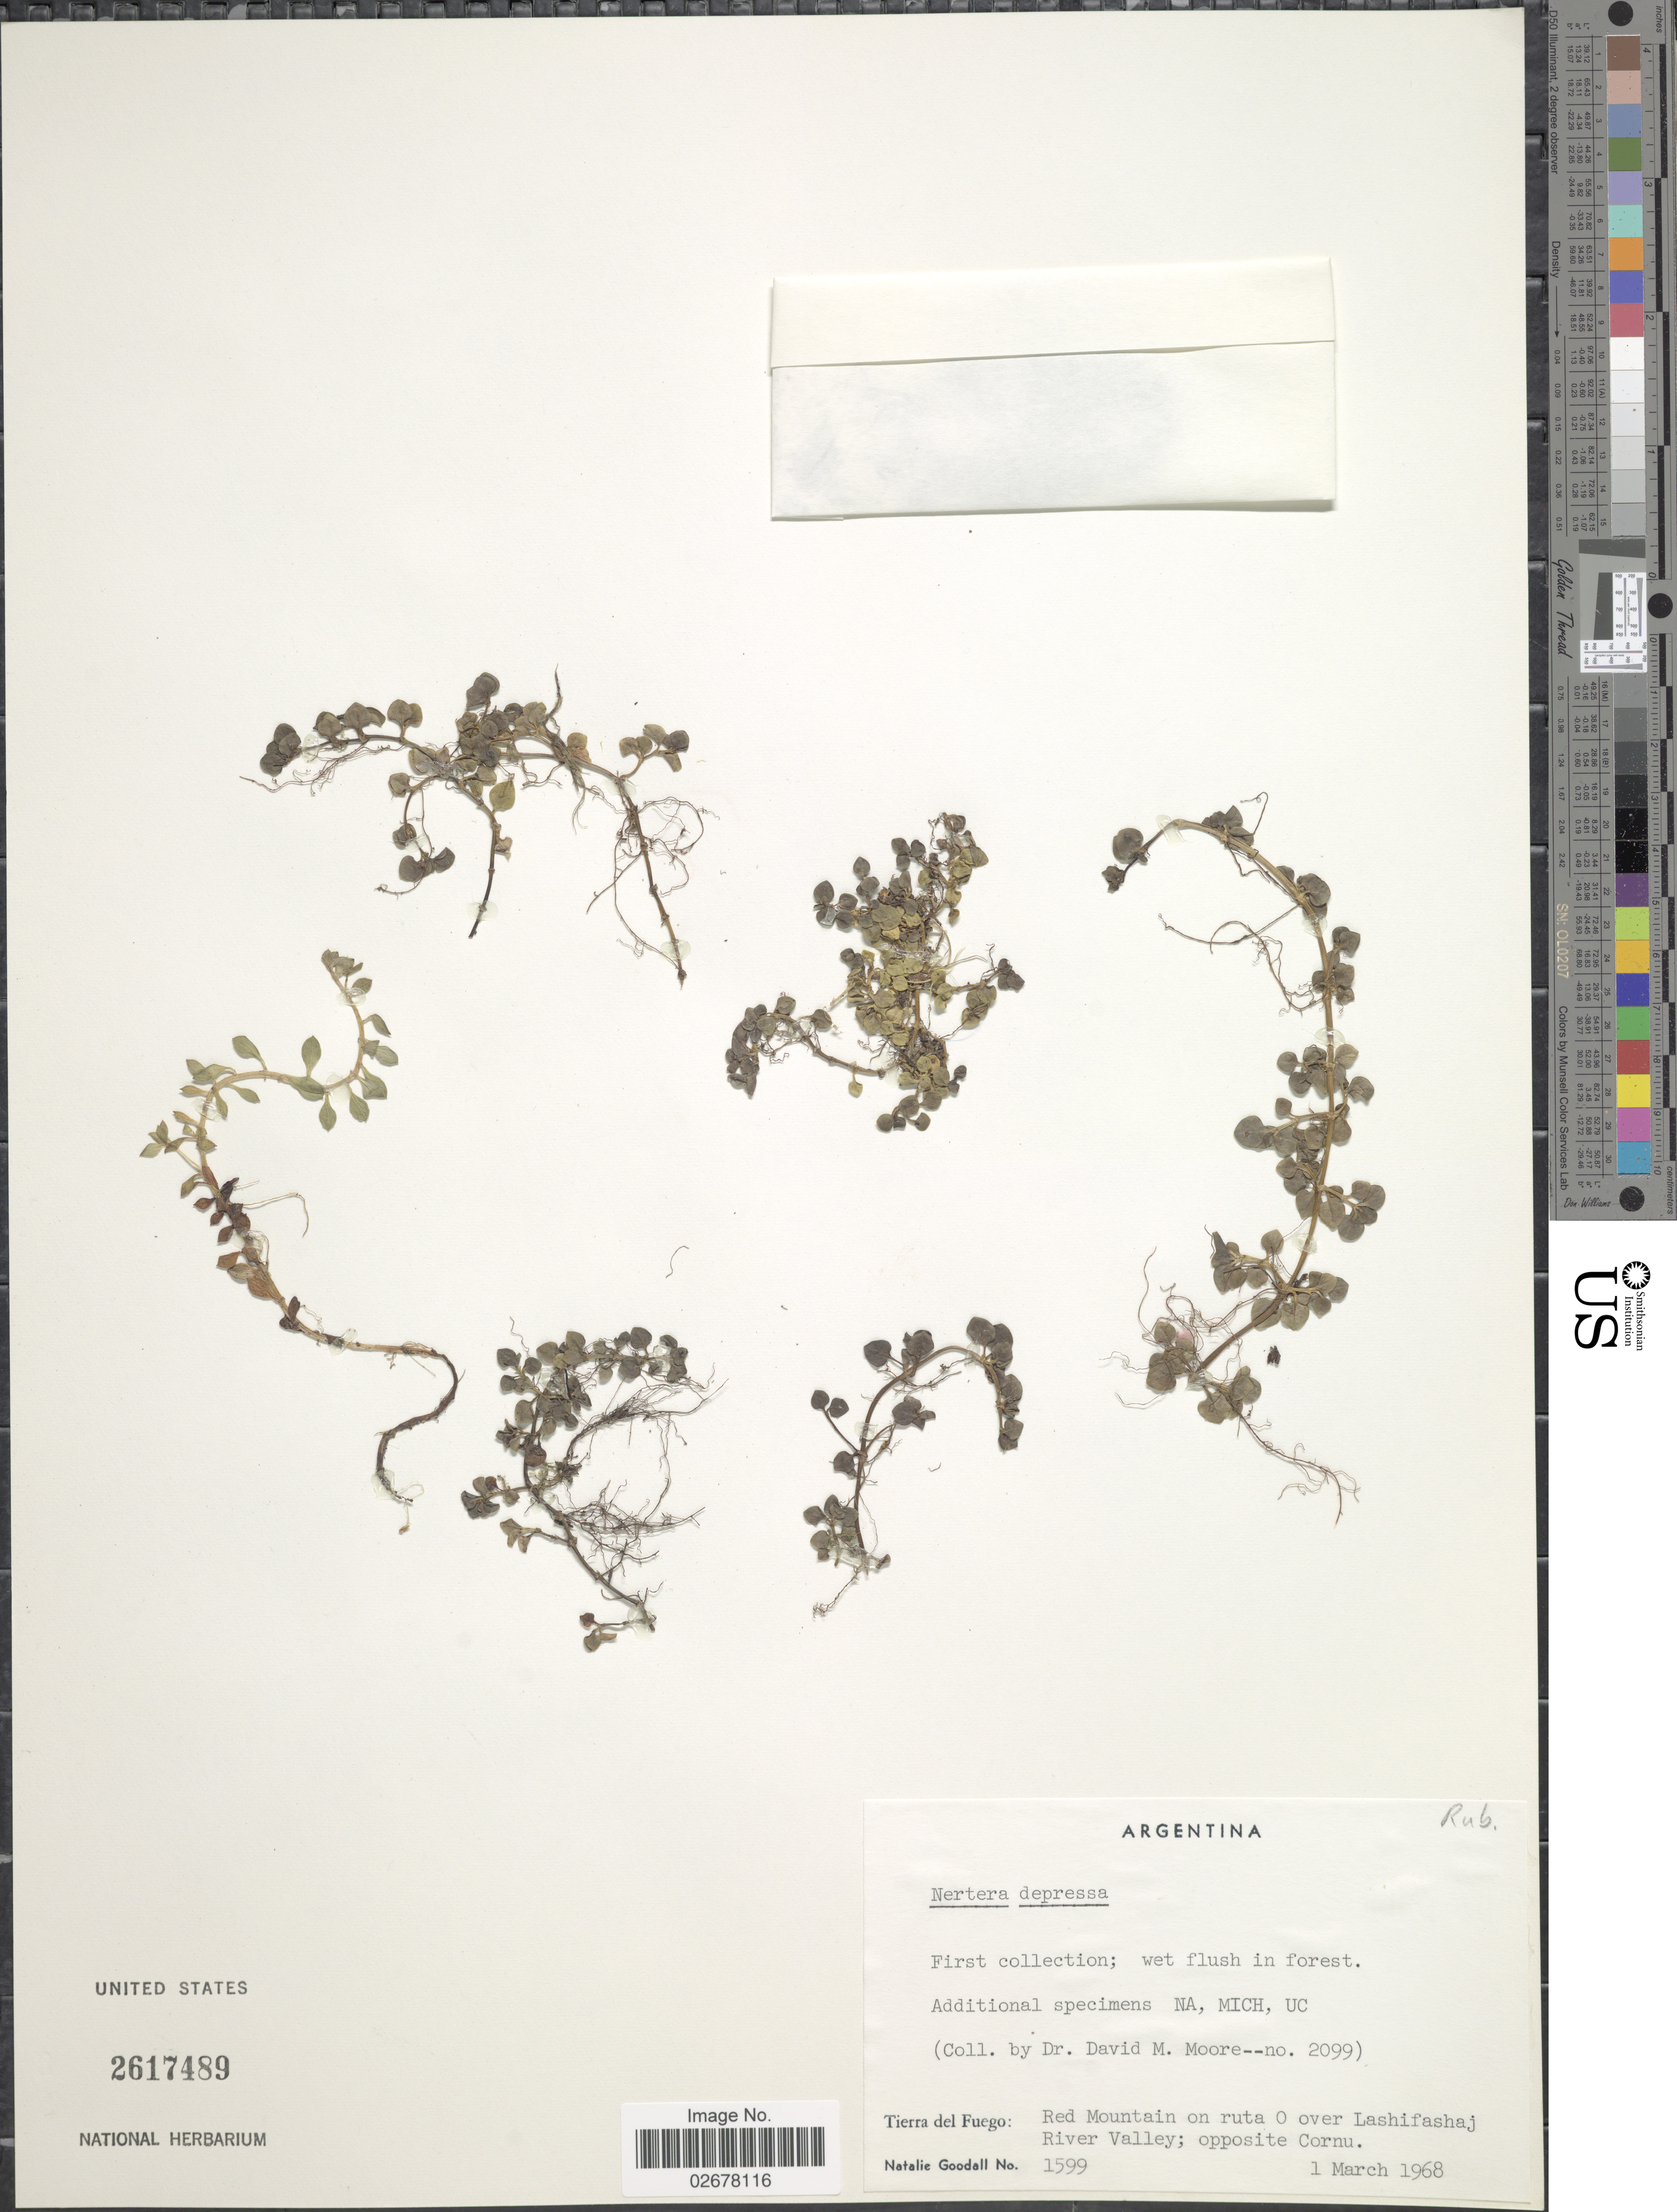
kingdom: Plantae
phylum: Tracheophyta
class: Magnoliopsida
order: Gentianales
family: Rubiaceae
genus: Nertera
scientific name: Nertera depressa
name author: Banks & Sol. ex Gaertn.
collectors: N. Goodall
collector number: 1599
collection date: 1968-03-01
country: Argentina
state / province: Tierra del Fuego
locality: Red Mountain on ruta O over Lashifashaj River Valley; opposite Cornu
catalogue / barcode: US 2617489